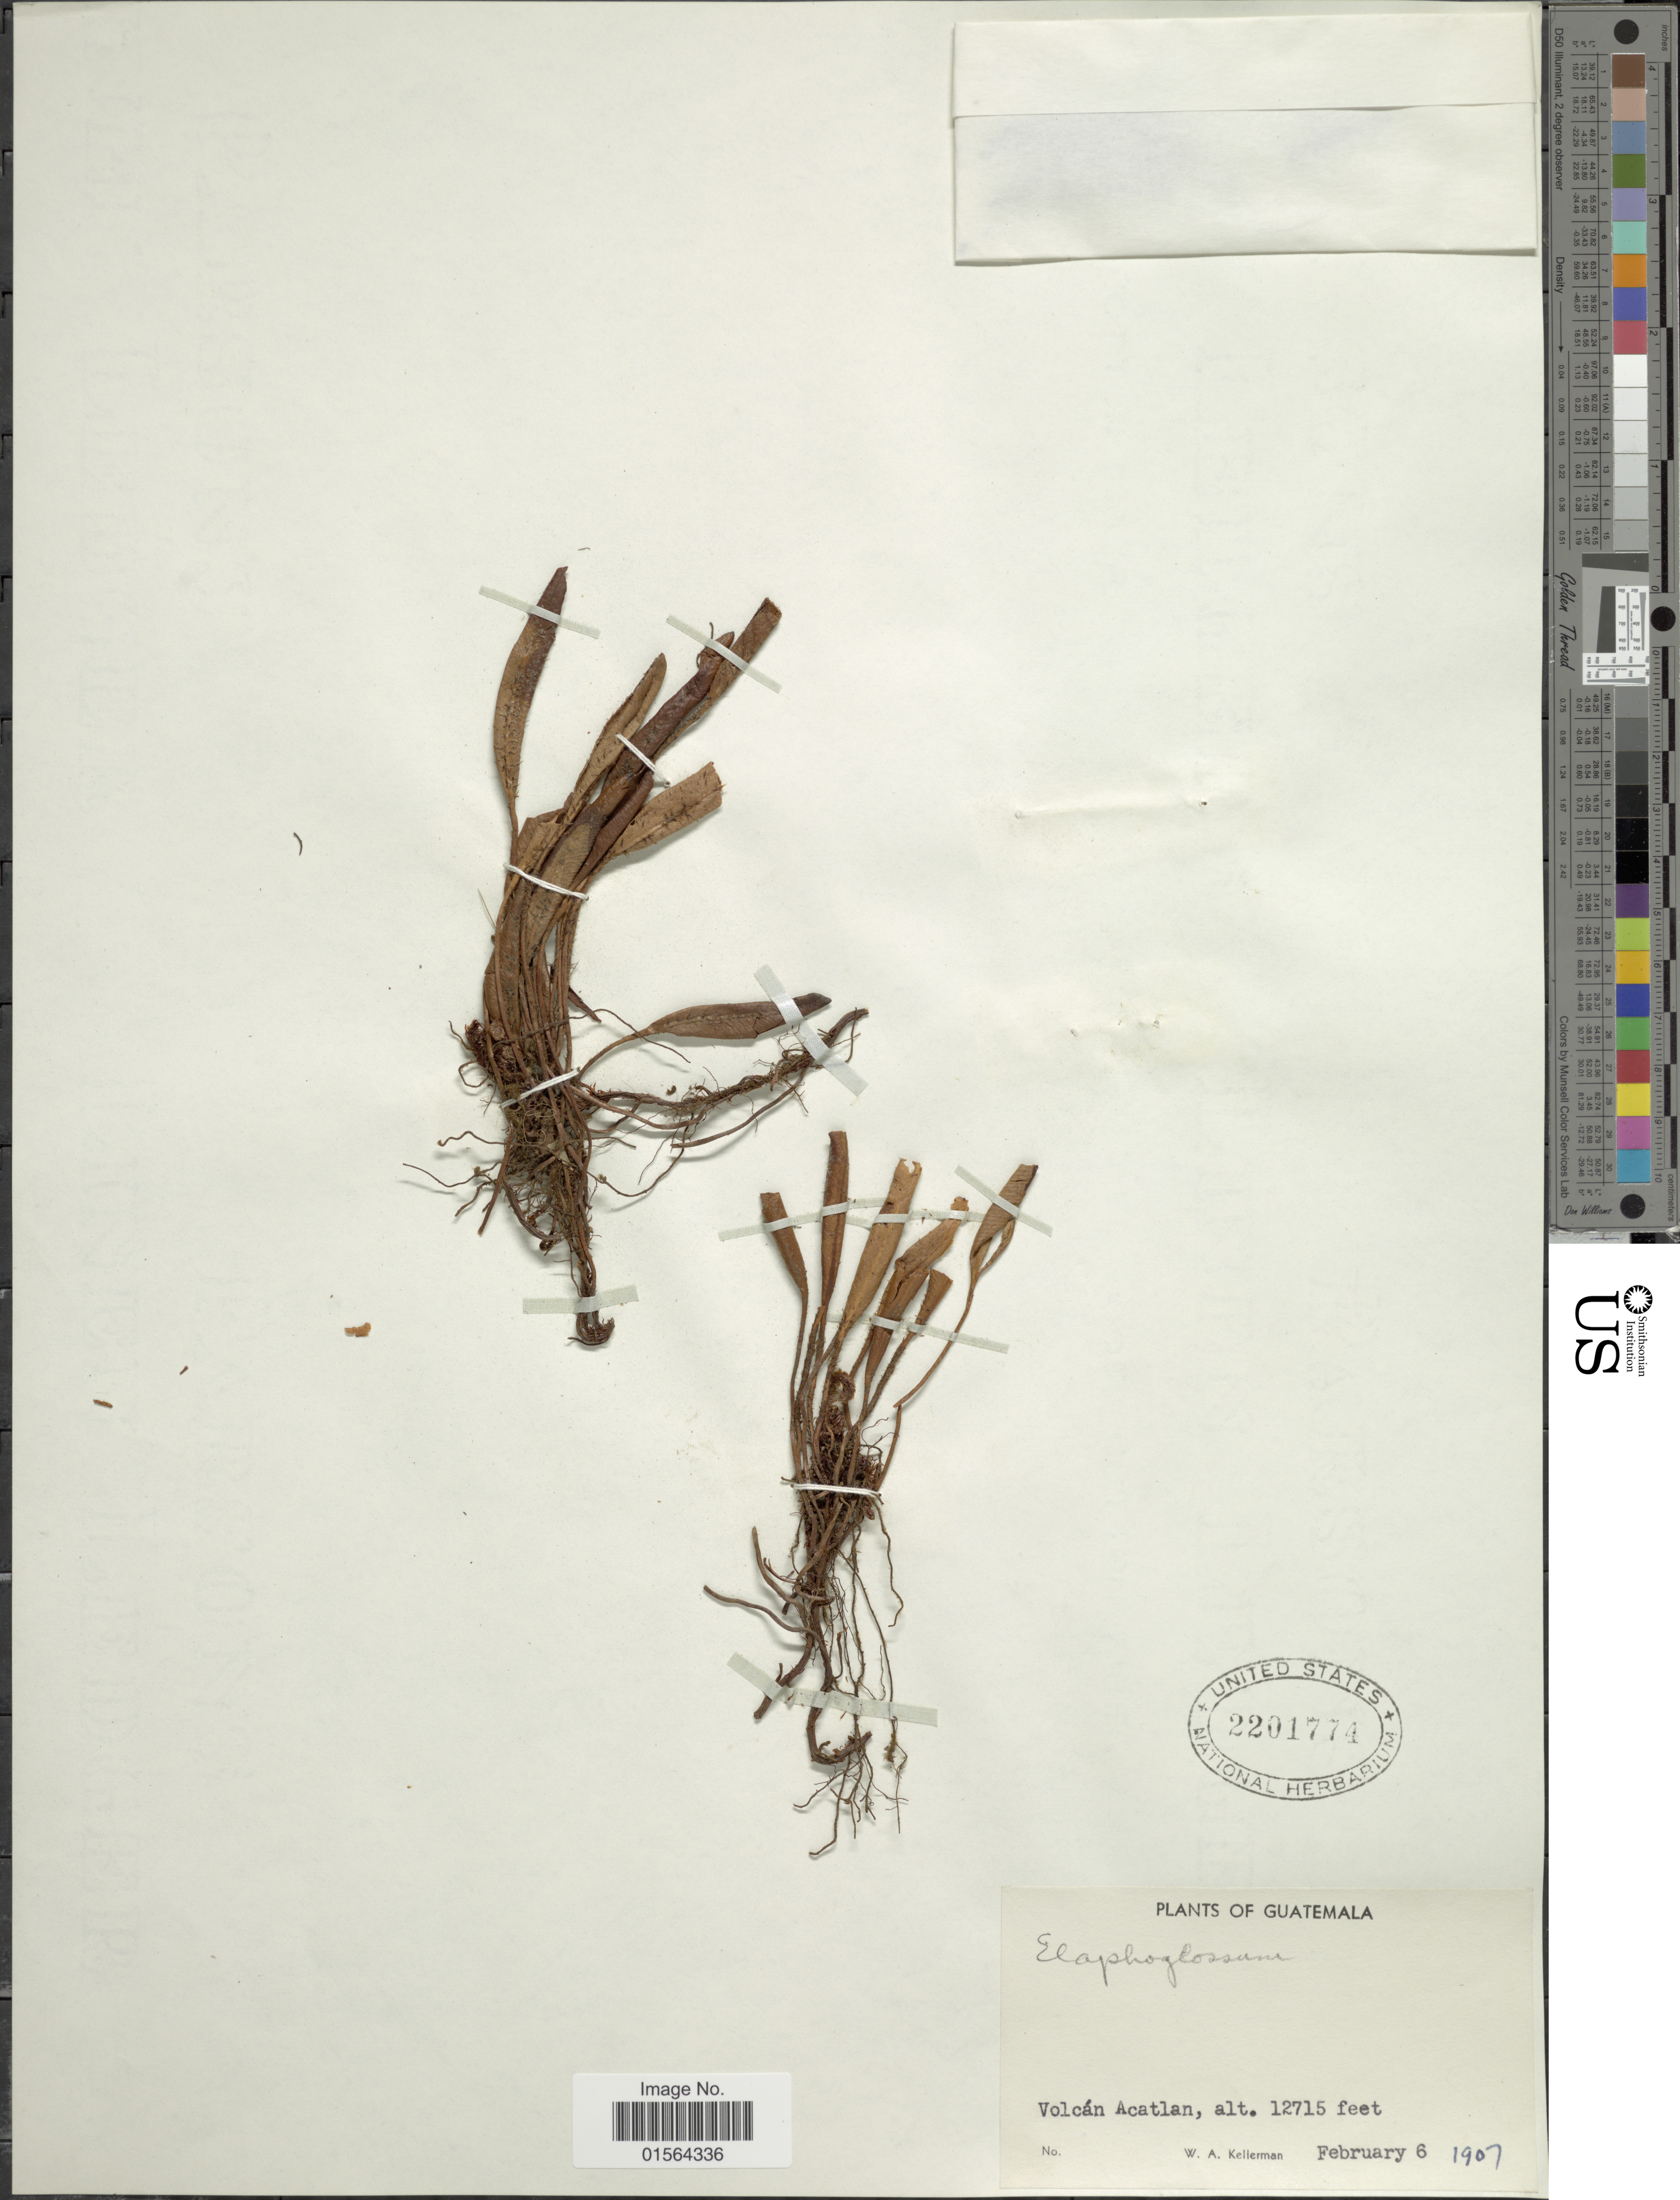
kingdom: Plantae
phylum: Tracheophyta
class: Polypodiopsida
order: Polypodiales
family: Dryopteridaceae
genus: Elaphoglossum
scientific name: Elaphoglossum mathewsii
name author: (Fée) T. Moore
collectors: W. Kellerman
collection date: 1907-02-06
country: Guatemala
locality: Volcan Acatlan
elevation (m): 3876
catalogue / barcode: US 2201774